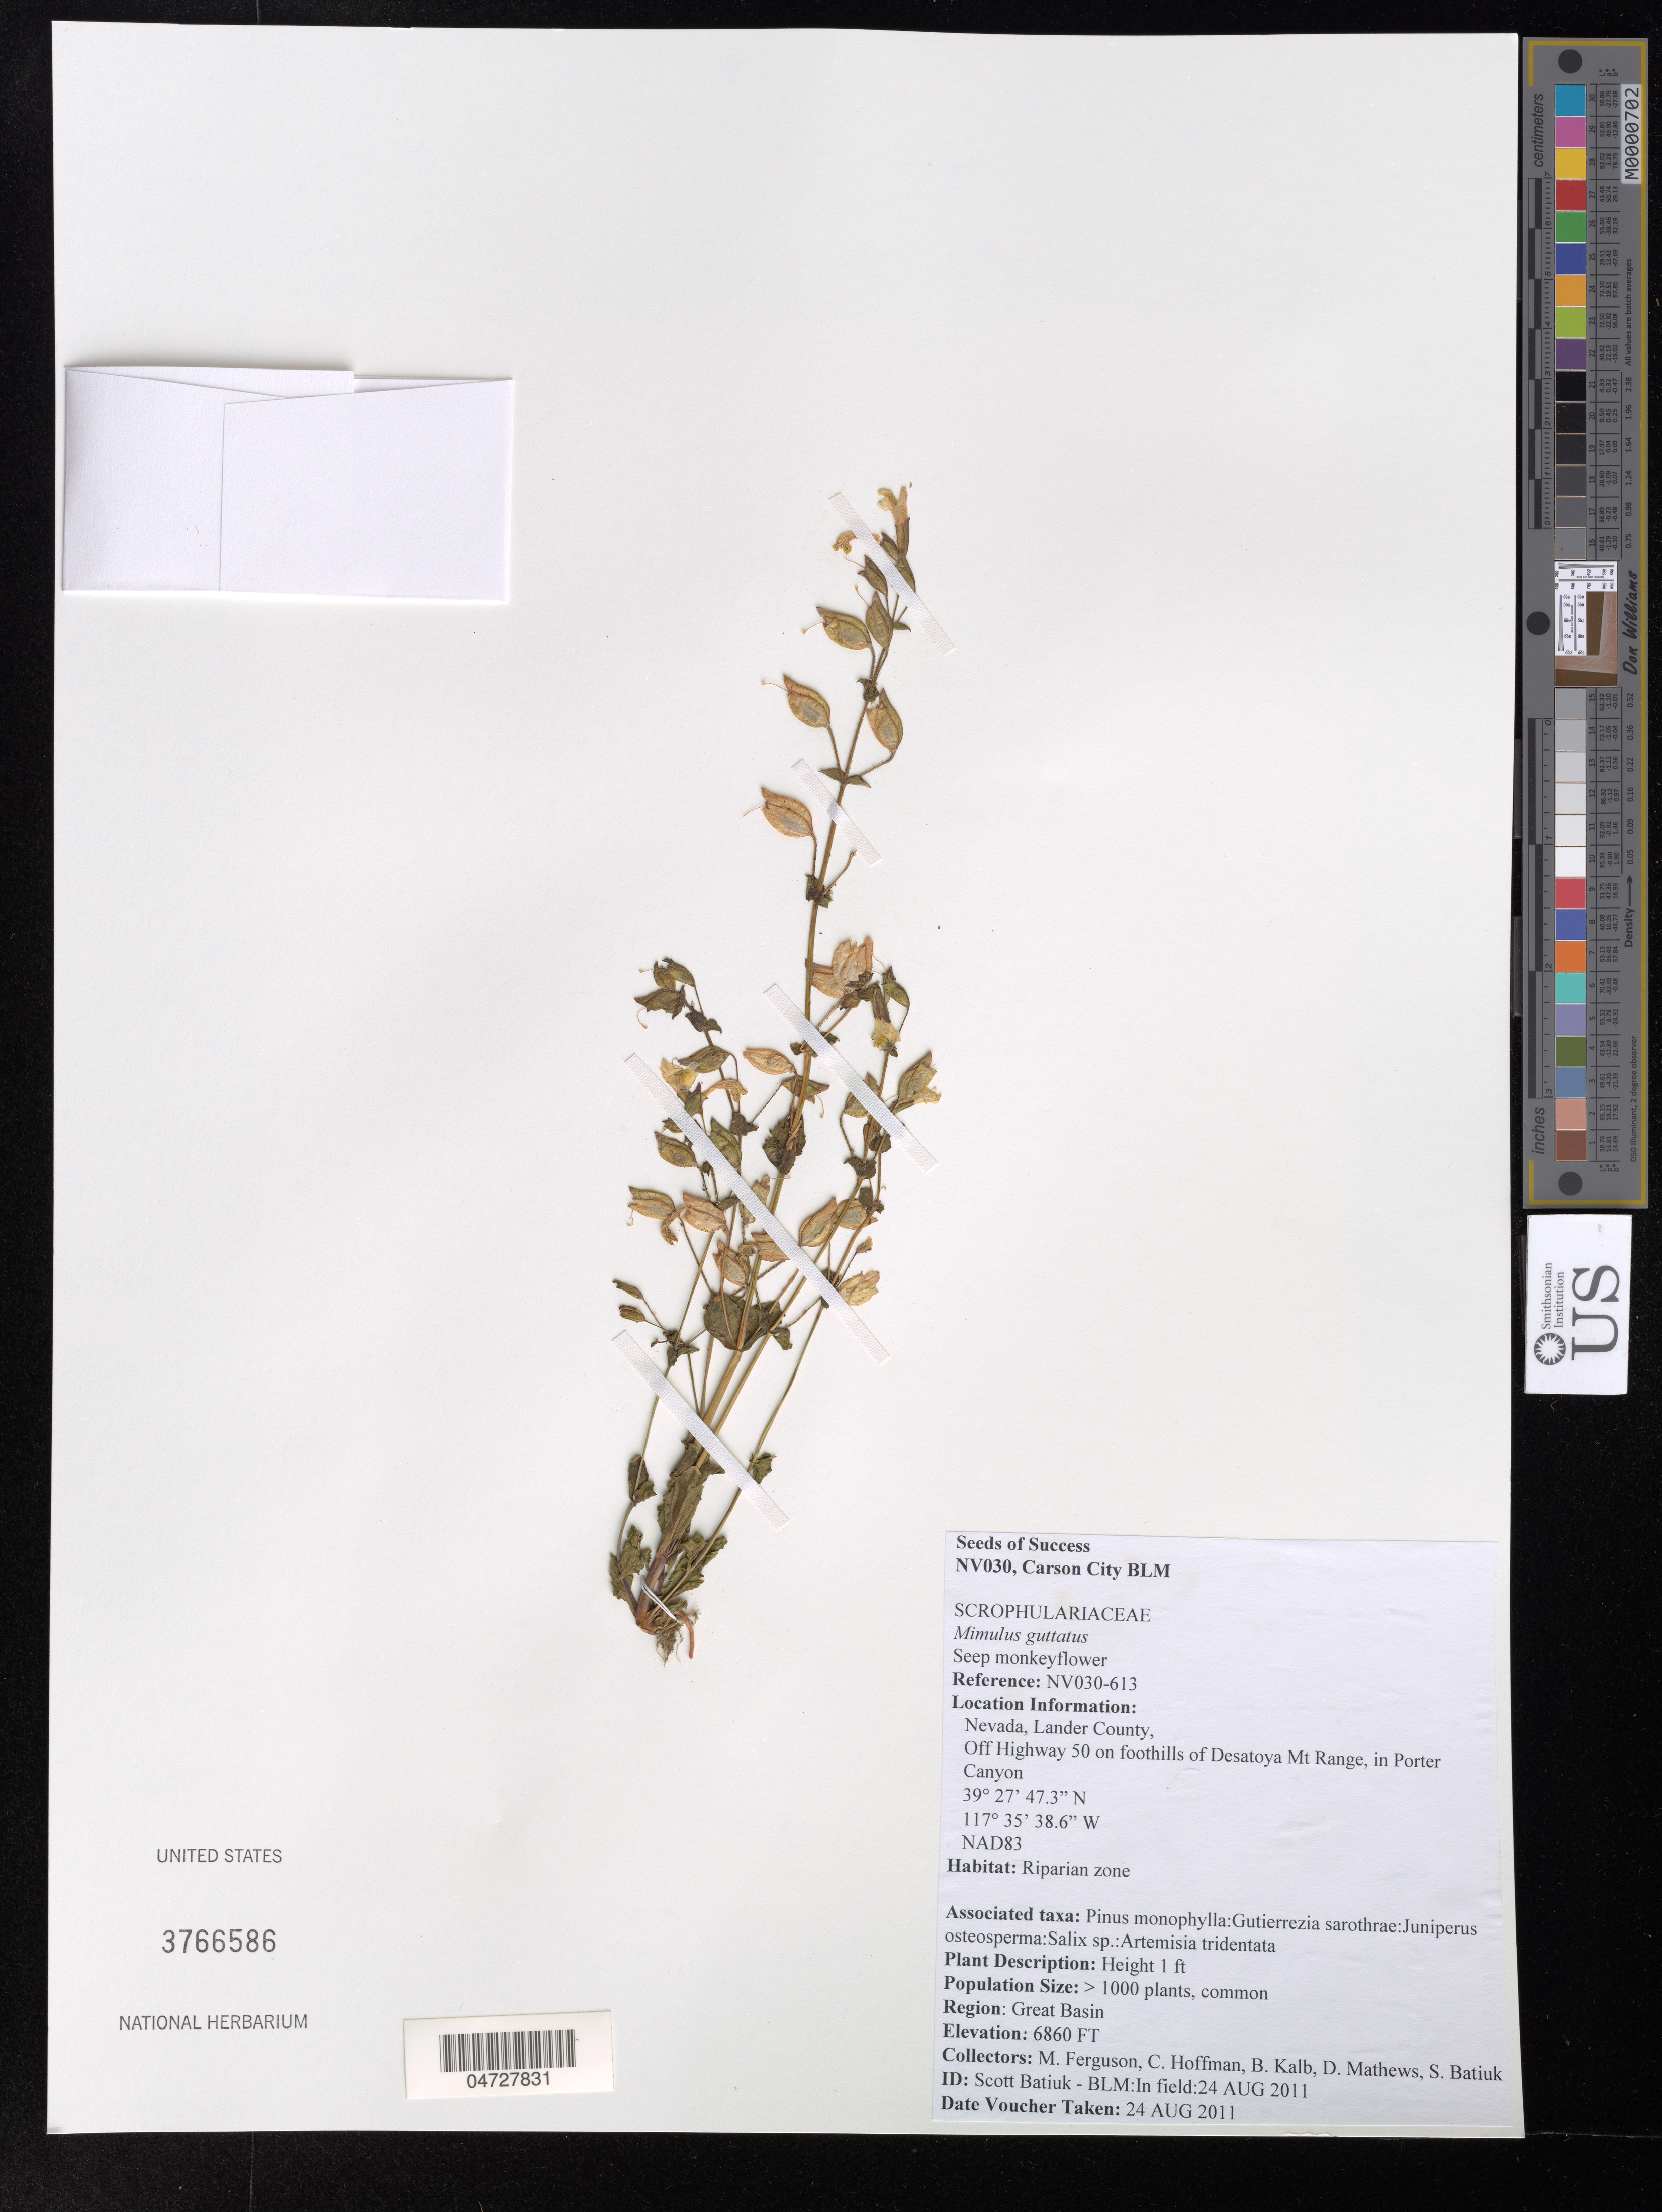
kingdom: Plantae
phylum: Tracheophyta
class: Pinopsida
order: Pinales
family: Pinaceae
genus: Pinus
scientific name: Pinus monophylla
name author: Torr. & Frém.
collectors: M. Ferguson, C. Hoffman, B. Kalb & D. Mathews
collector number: NV030-613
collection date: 2011-08-24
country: United States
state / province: Nevada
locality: Lander County, Off Highway 50 on foothills of Desatoya Mt Range, in Porte Canyon, Region: Great Basin.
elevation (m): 2091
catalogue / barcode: US 3766586